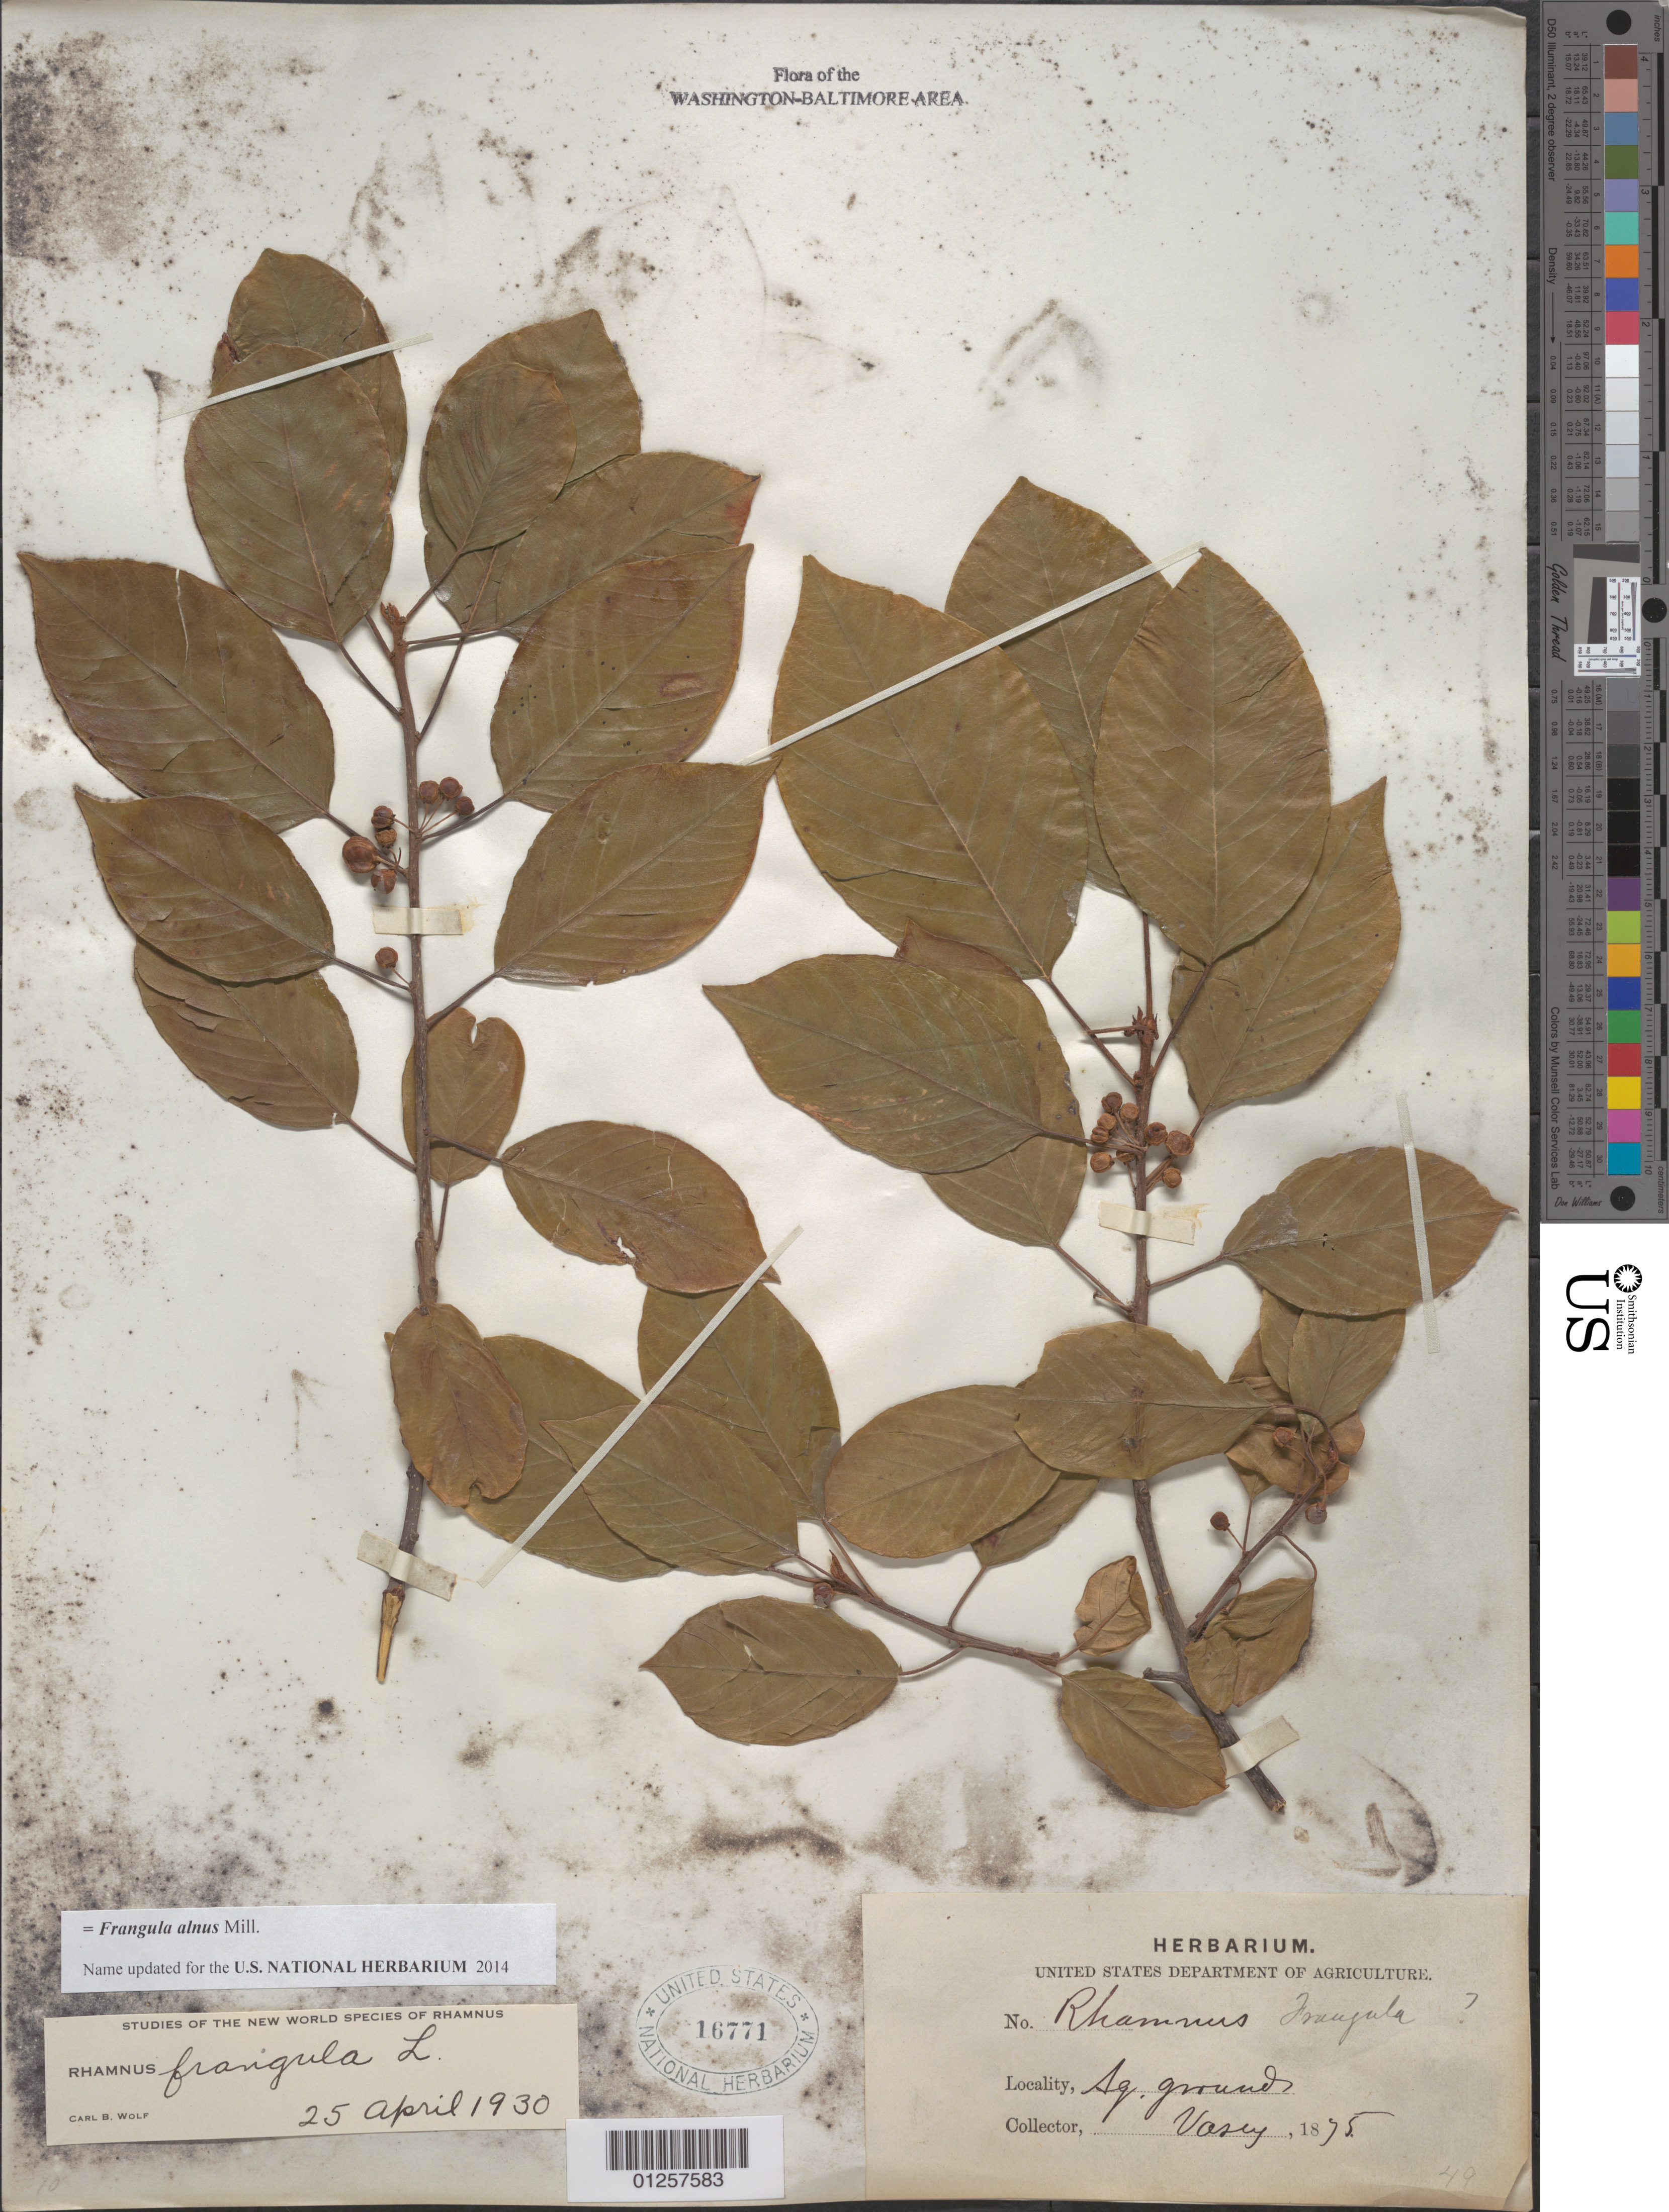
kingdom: Plantae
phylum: Tracheophyta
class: Magnoliopsida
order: Rosales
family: Rhamnaceae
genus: Frangula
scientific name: Frangula alnus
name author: Mill.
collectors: G. R. Vasey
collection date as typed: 1875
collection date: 1875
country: United States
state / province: District of Columbia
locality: Ag. grounds.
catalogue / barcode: US 16771